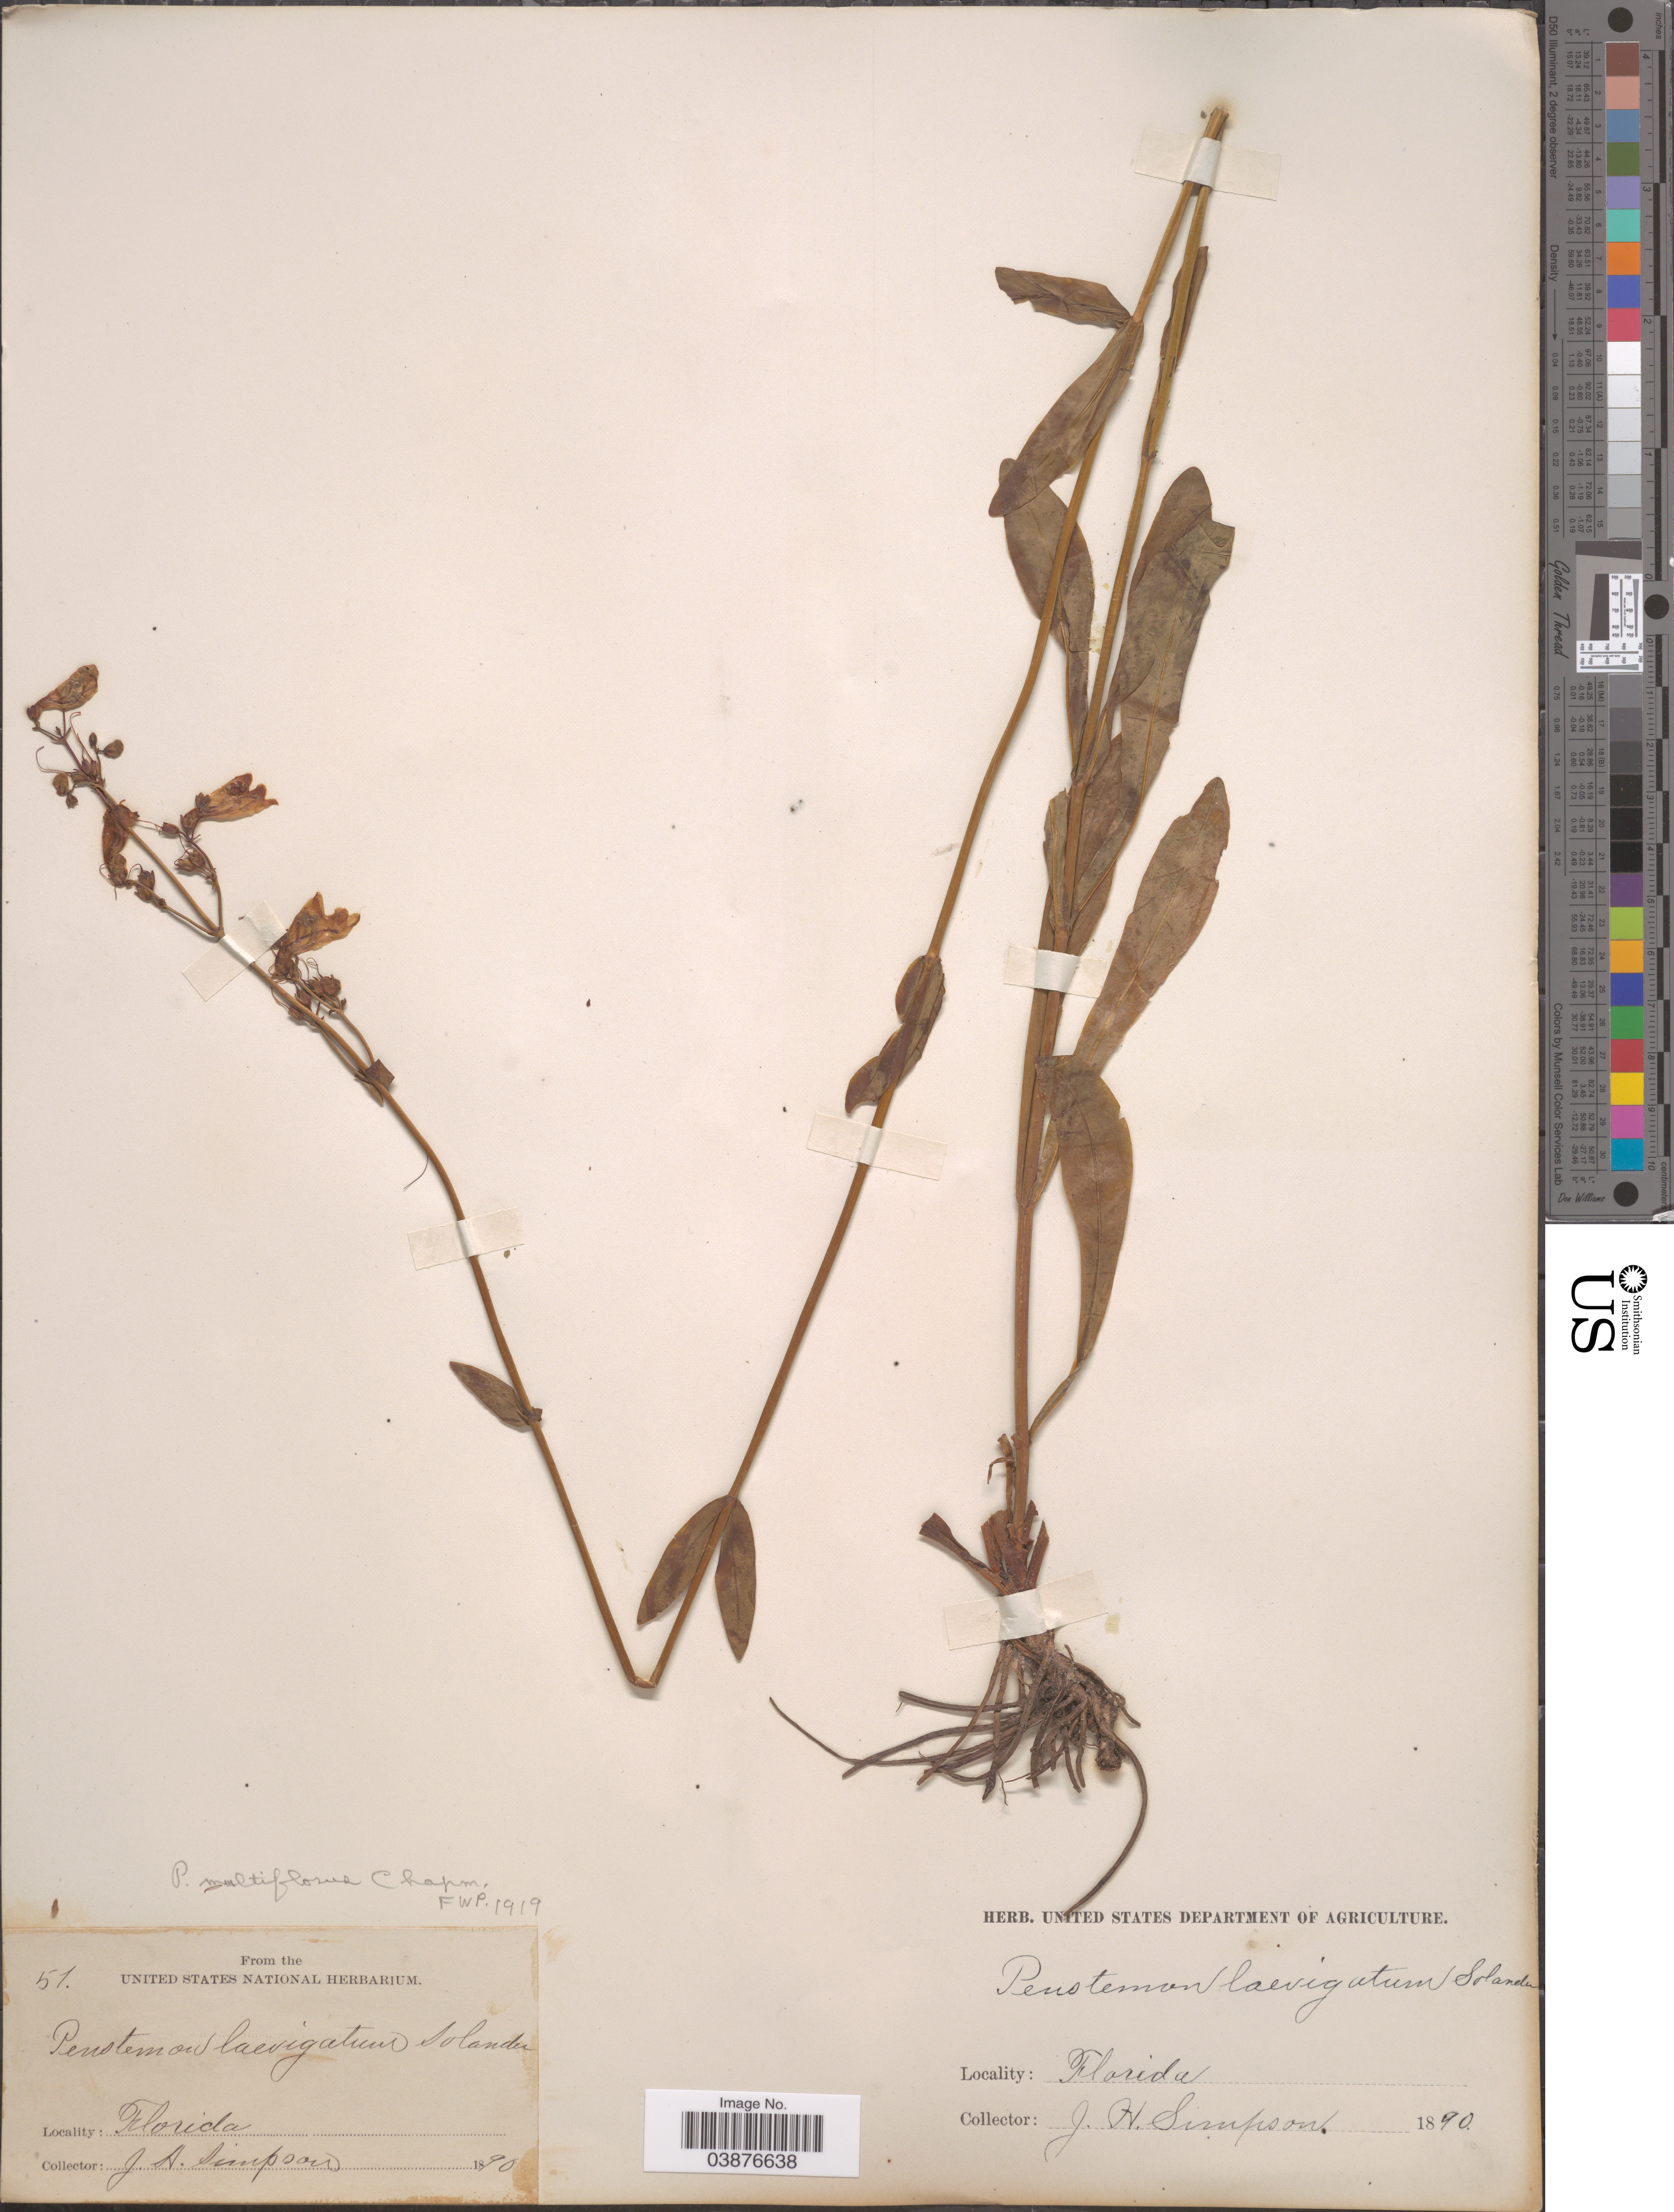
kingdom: Plantae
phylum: Tracheophyta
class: Magnoliopsida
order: Lamiales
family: Plantaginaceae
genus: Penstemon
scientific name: Penstemon multiflorus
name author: (Benth.) Chapm. ex Small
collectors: J. H. Simpson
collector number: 51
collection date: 1890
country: United States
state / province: Florida